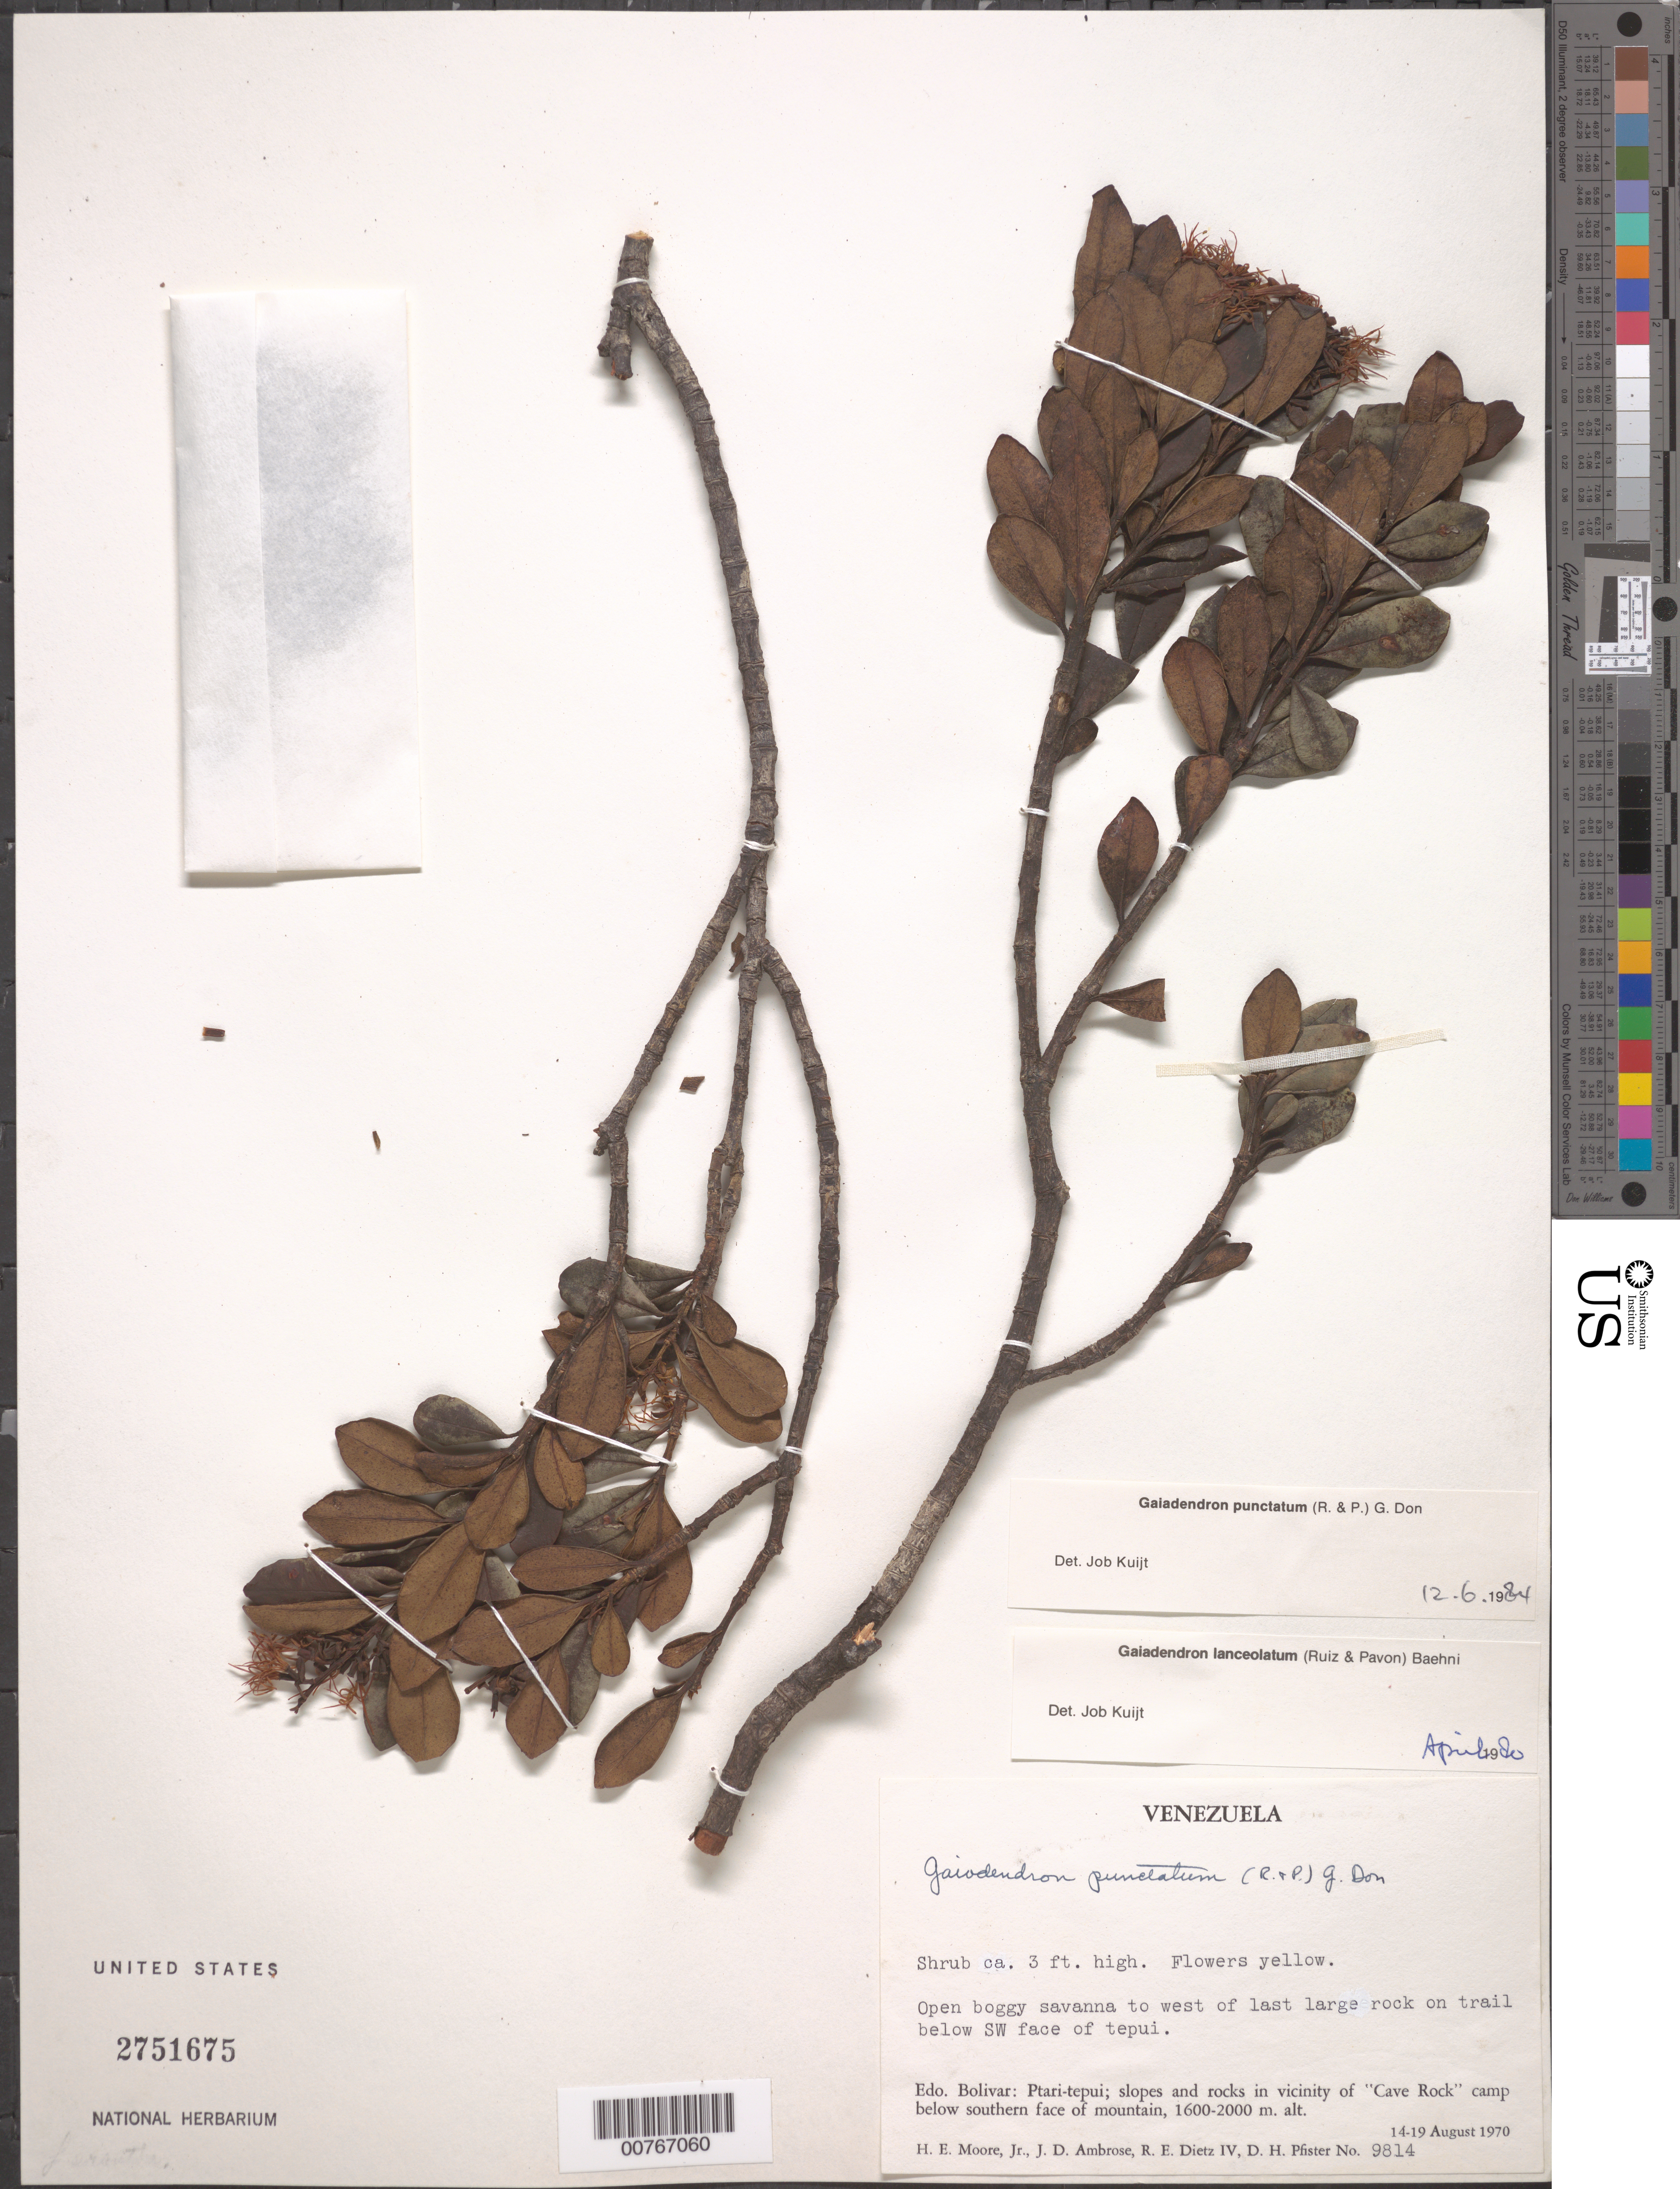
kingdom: Plantae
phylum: Tracheophyta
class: Magnoliopsida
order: Santalales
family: Loranthaceae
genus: Gaiadendron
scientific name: Gaiadendron punctatum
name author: (Ruiz & Pav.) G. Don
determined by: Kuijt, Job, (CANADA)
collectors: H. E. Moore, J. D. Ambrose, R. Dietz & D. H. Pfister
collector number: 9814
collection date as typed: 14-Aug-70 to 19-Aug-70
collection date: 1970-08-14/1970-08-19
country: Venezuela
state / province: Bolívar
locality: Ptari-tepuí, vicinity of "Cave Rock" camp below southern face of mountain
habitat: Open boggy savanna to west of last large rock on trail below SW face of tepui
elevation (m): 1600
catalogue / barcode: US 2751675